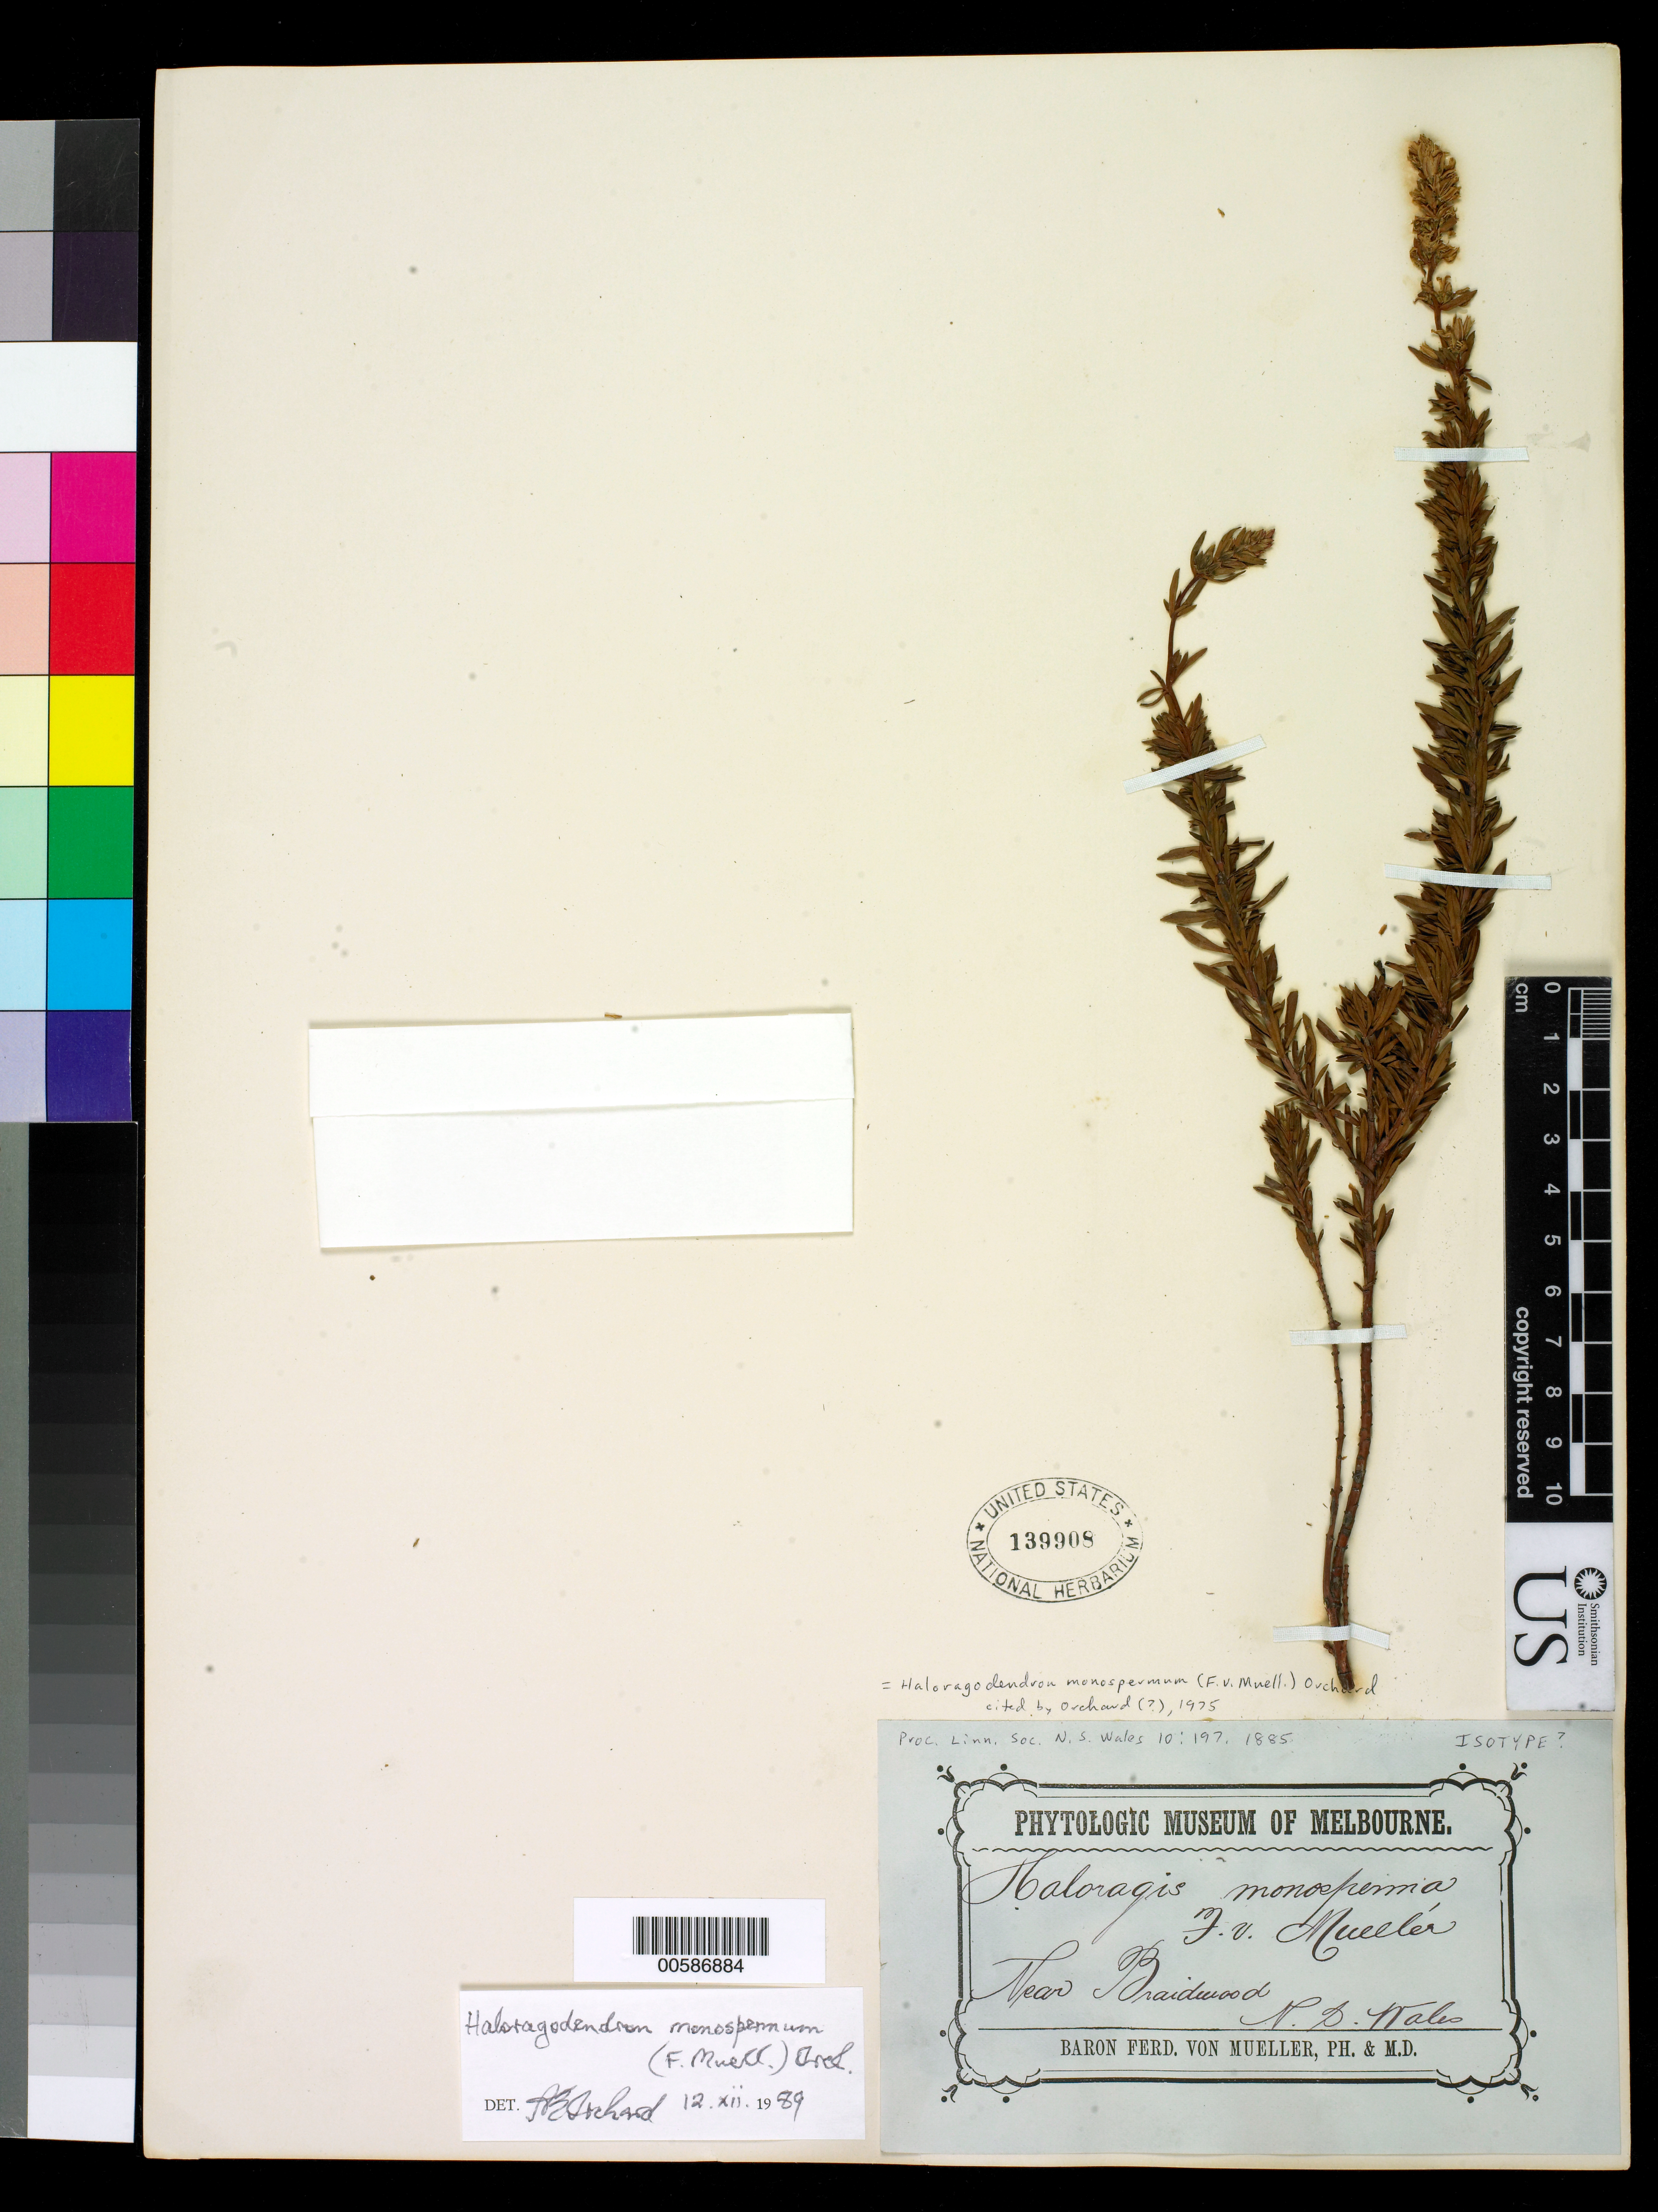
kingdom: Plantae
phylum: Tracheophyta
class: Magnoliopsida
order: Saxifragales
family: Haloragaceae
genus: Haloragis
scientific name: Haloragis monosperma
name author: F. Muell.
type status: Possible Type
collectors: F. Mueller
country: Australia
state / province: New South Wales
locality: Near Braidwood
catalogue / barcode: US 139908